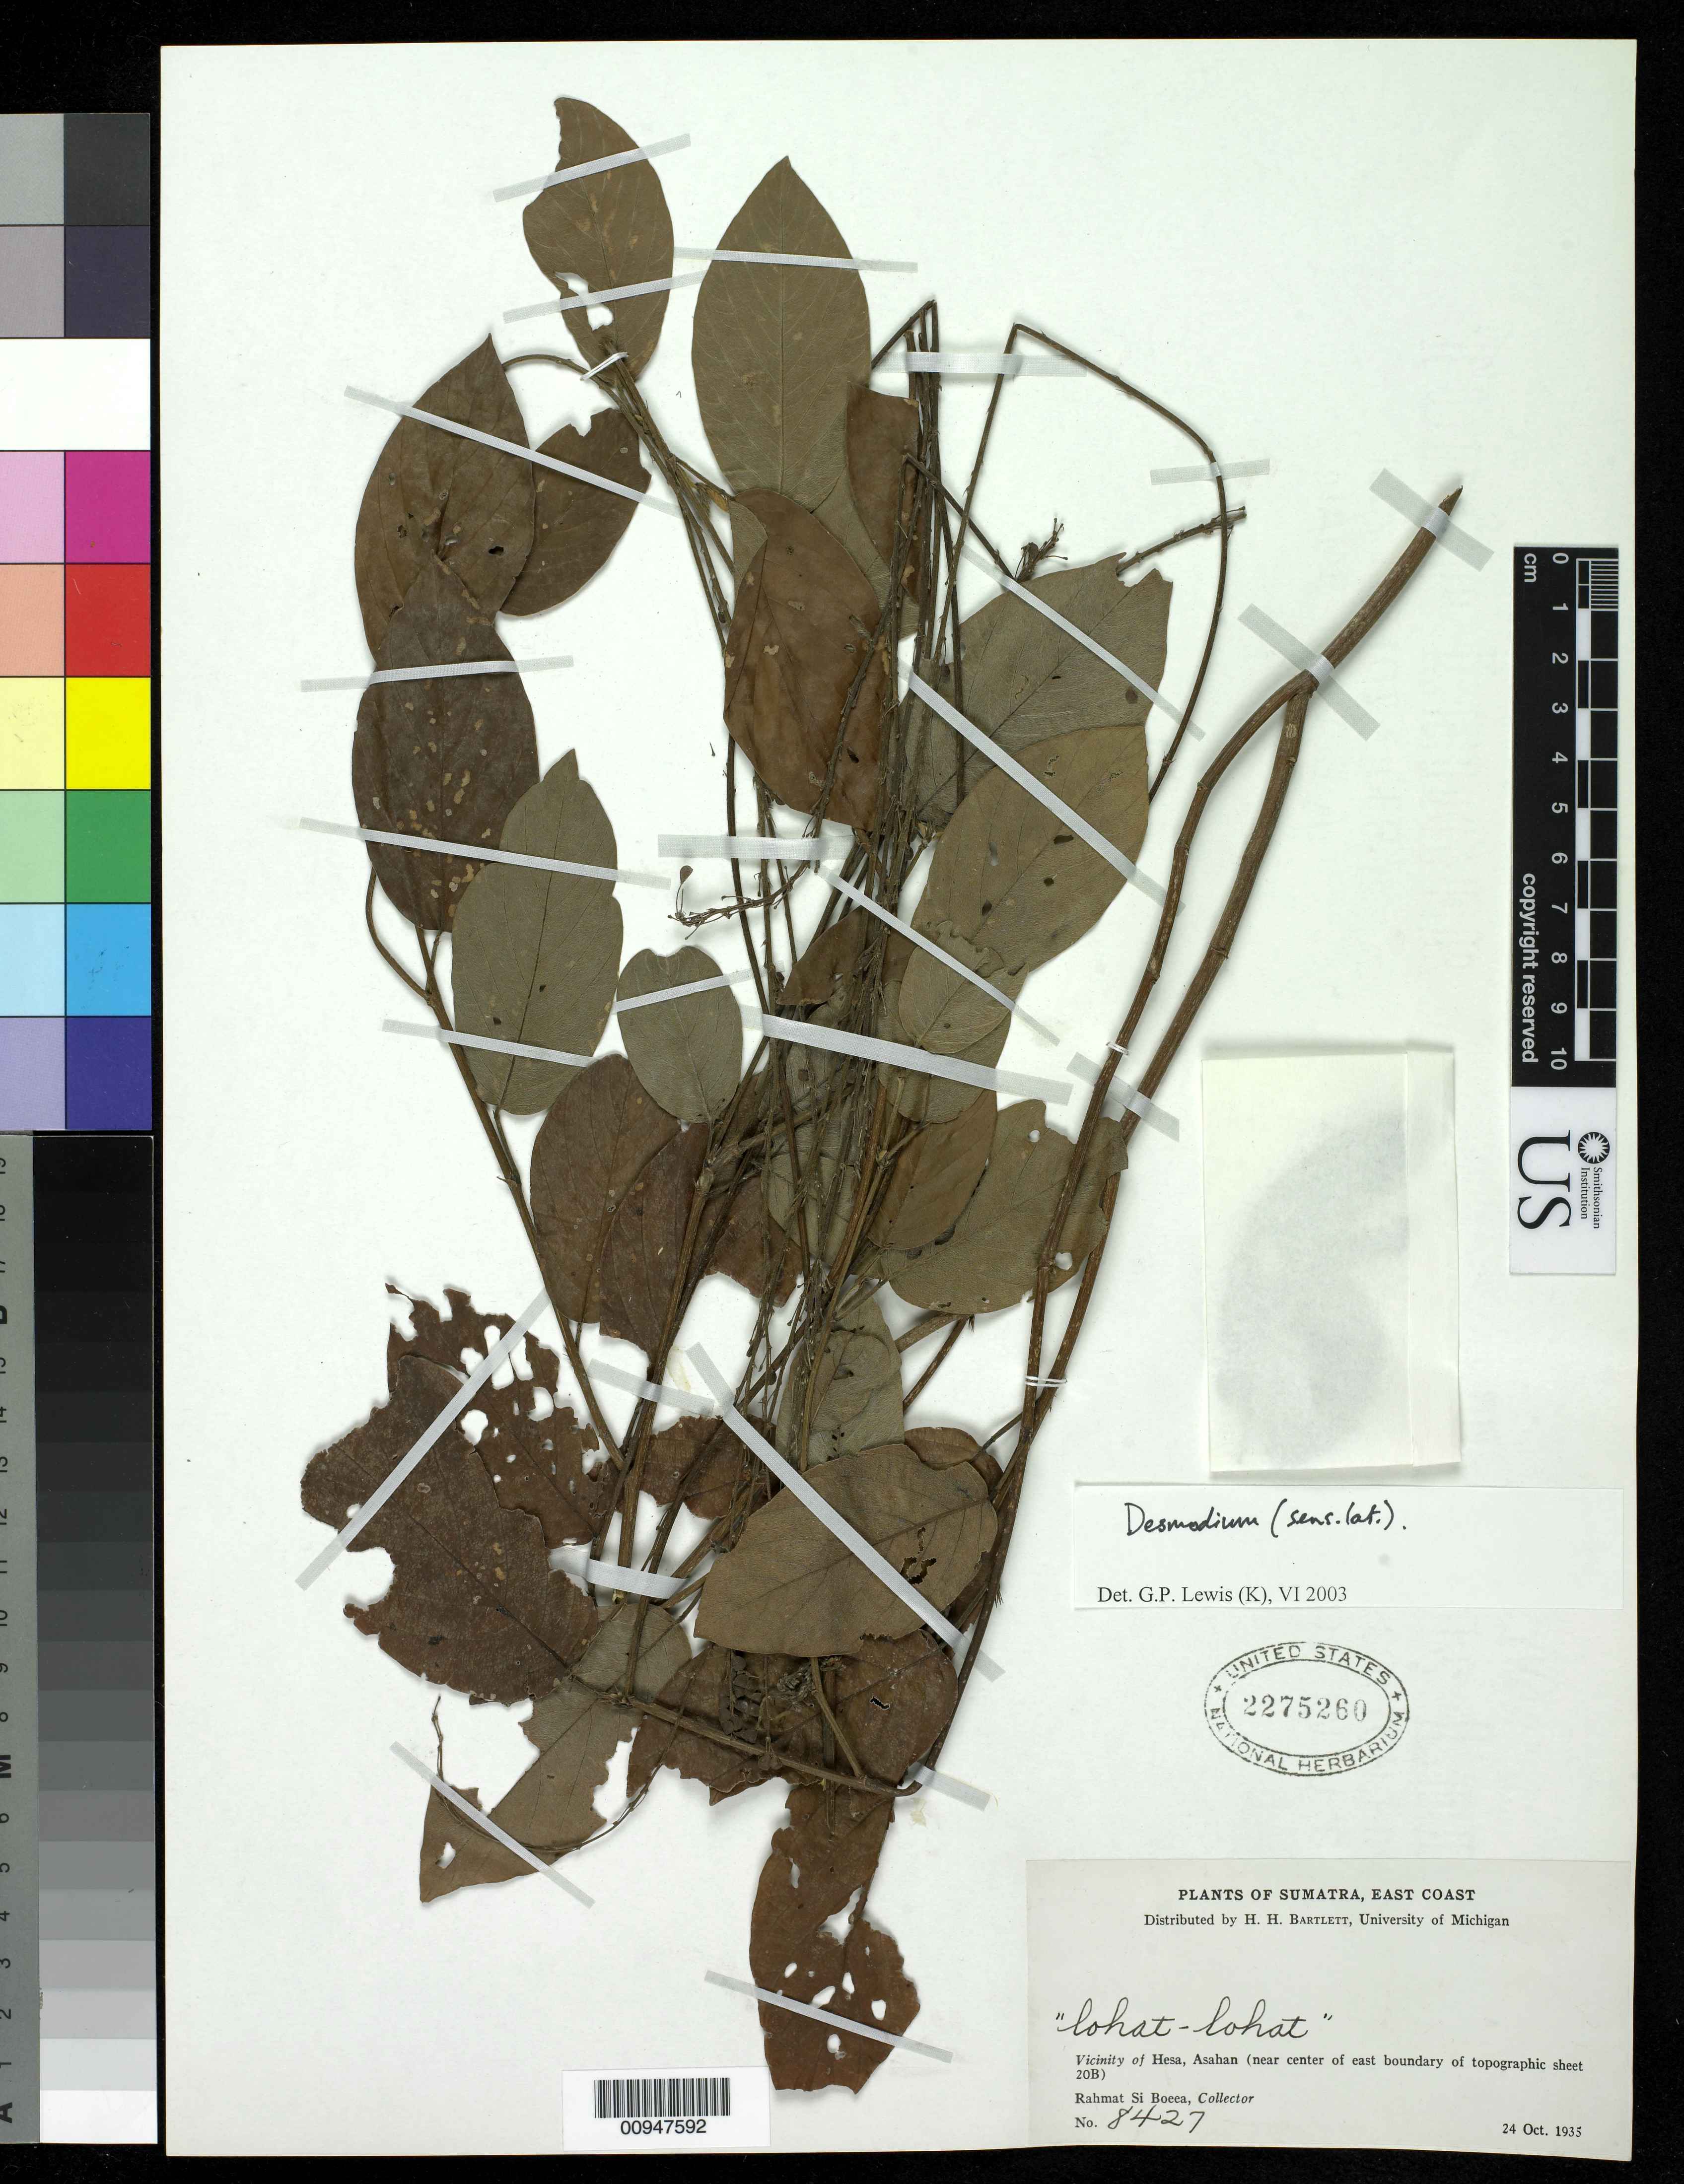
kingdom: Plantae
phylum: Tracheophyta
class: Magnoliopsida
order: Fabales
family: Fabaceae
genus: Desmodium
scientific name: Desmodium sp.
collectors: Rahmat Si Boeea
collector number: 8427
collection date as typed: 24 Oct 1935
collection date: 1935-10-24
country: Indonesia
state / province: Sumatra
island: Sumatra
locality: Vicinity of Hesa, Ahasan (near center of east boundary)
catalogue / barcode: US 2275260